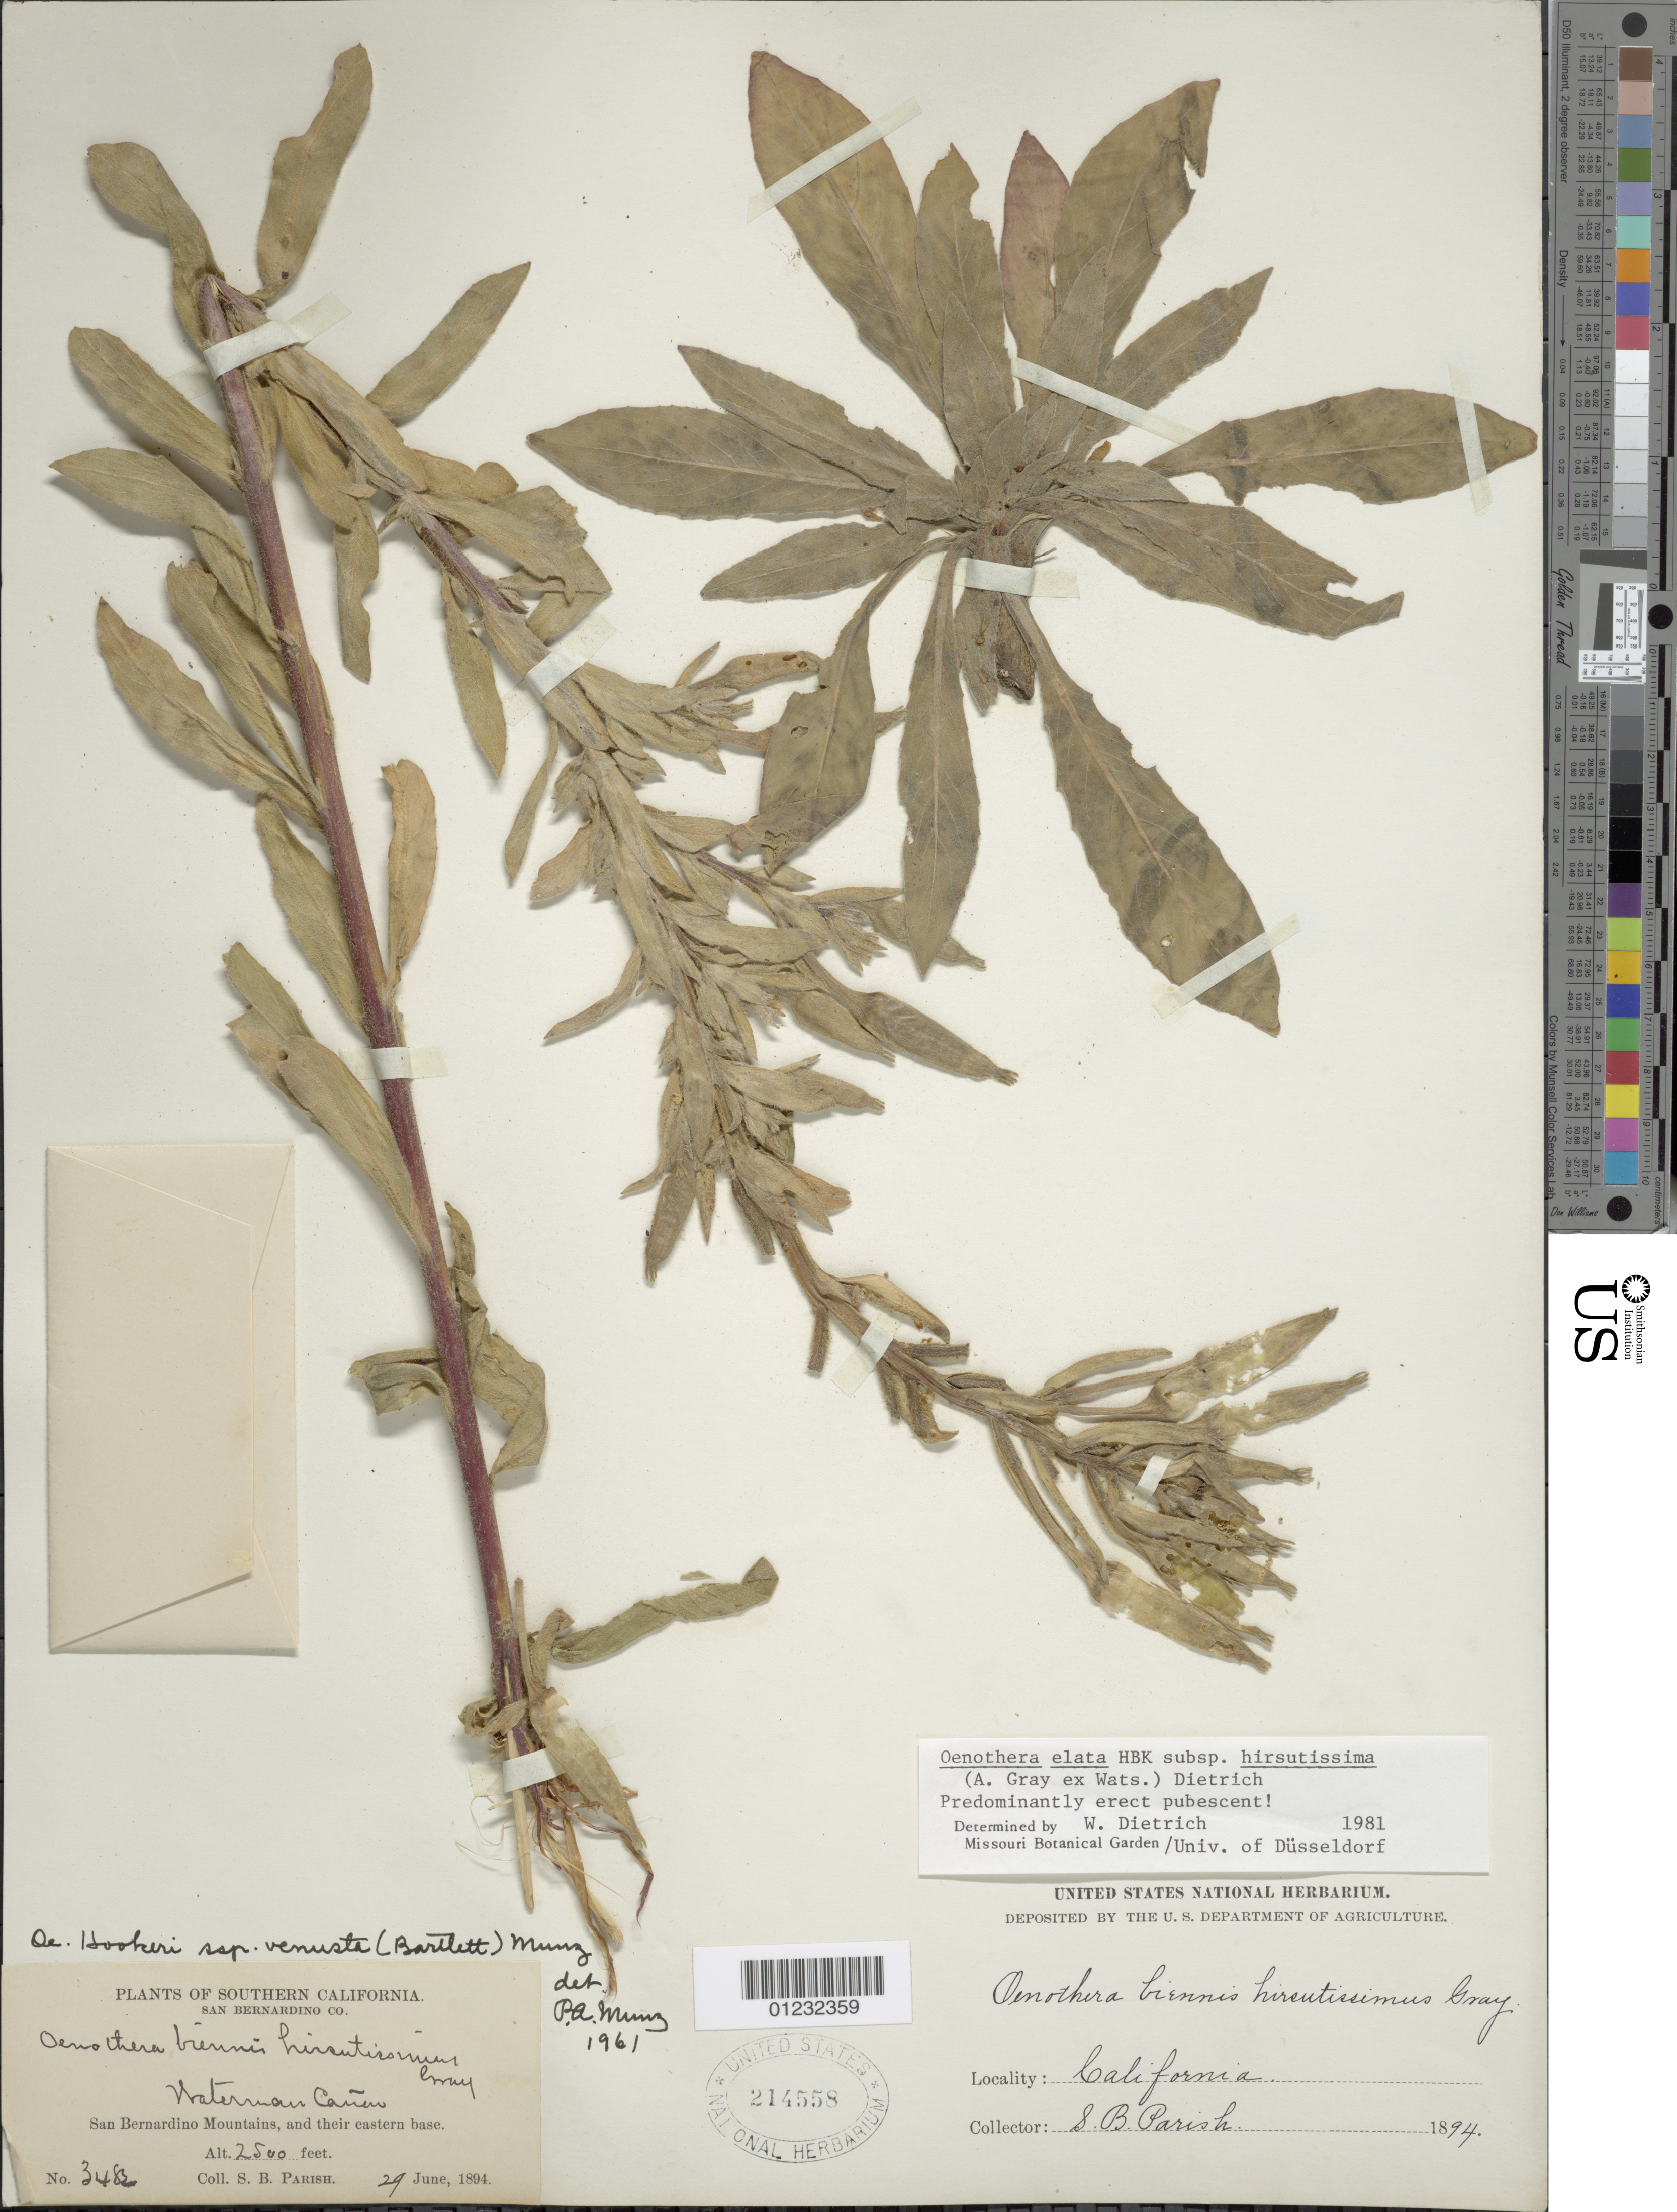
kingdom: Plantae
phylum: Tracheophyta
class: Magnoliopsida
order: Myrtales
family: Onagraceae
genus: Oenothera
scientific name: Oenothera elata subsp. hirsutissima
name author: (A. Gray ex S. Watson) W. Dietr.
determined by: Dietrich, W.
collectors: S. B. Parish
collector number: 3483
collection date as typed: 29 Jun 1894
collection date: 1894-06-29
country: United States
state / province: California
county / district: San Bernardino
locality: Waterman Canyon, San Bernardino Mts., and their eastern base.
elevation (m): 762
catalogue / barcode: US 214558